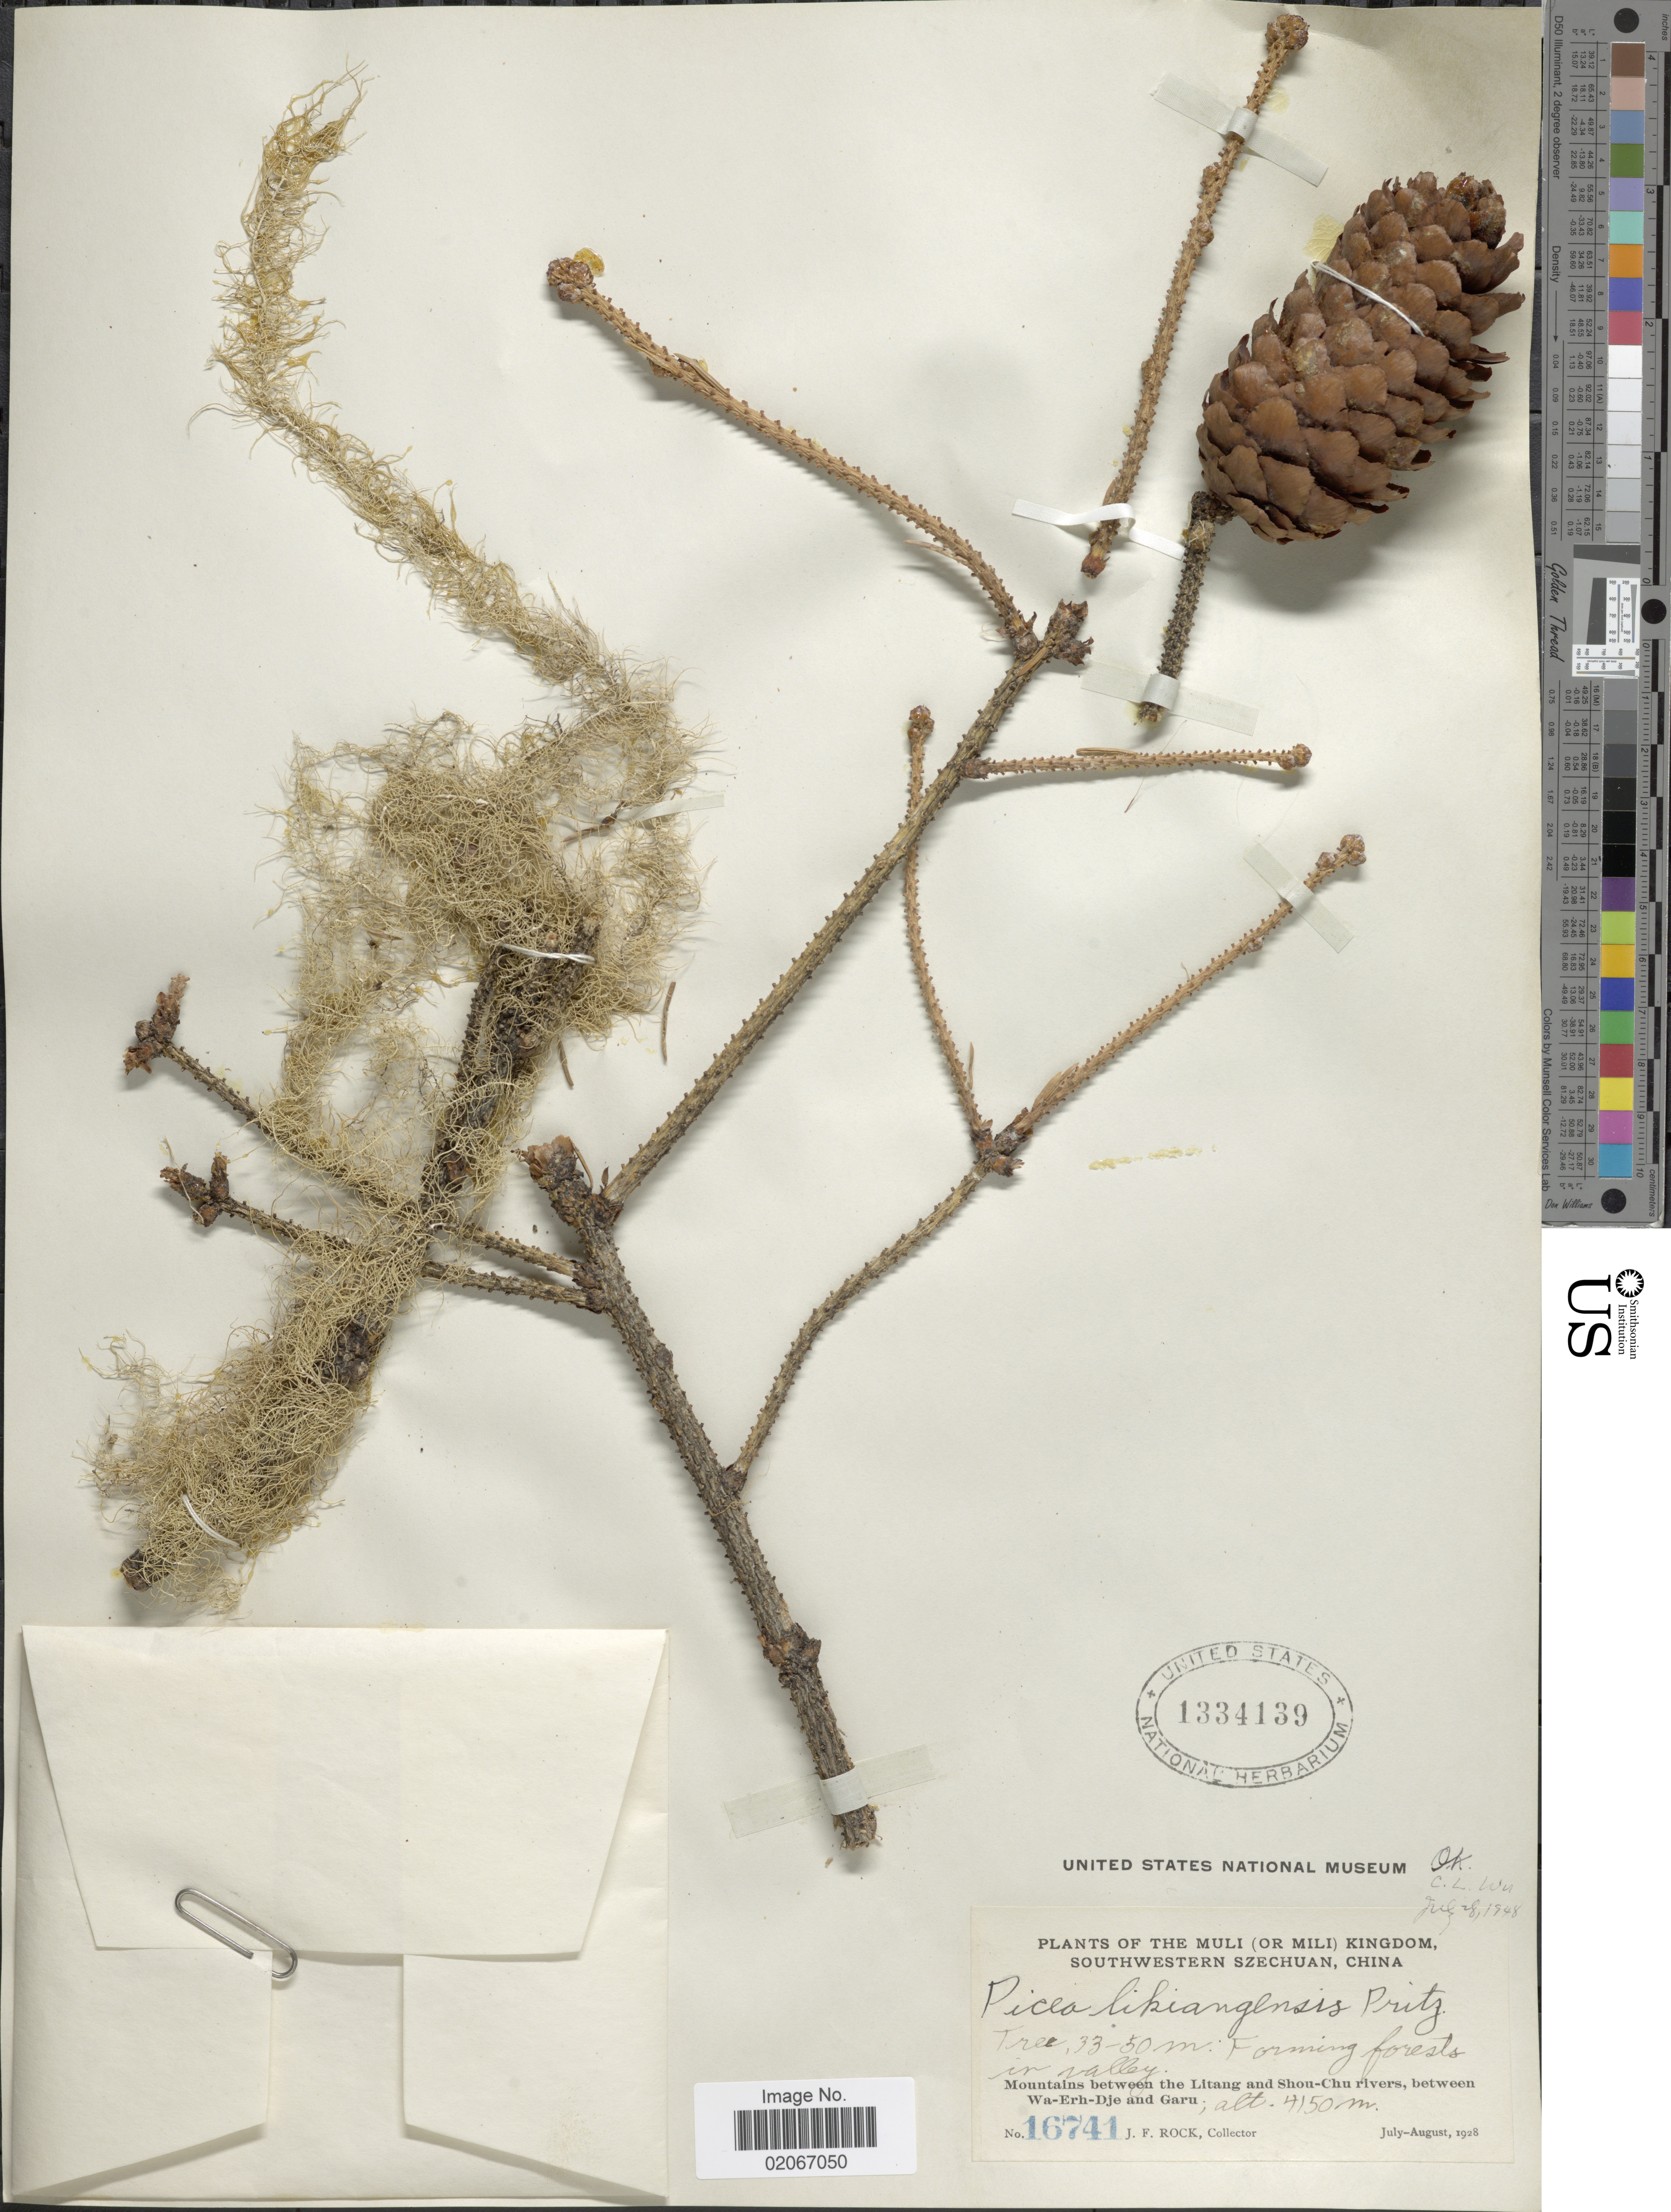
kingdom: Plantae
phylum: Tracheophyta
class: Pinopsida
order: Pinales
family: Pinaceae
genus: Picea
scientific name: Picea likiangensis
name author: (Franch.) E. Pritz.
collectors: J. Rock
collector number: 16741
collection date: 1928-07/1928-08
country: China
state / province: Sichuan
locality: Muli (or Mili) Kingdom, Southwestern Szechwan, Mountains between the Litang and Shou- Chu rivers, between Wa- Erh- Dje and Garu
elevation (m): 4150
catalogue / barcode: US 1334139